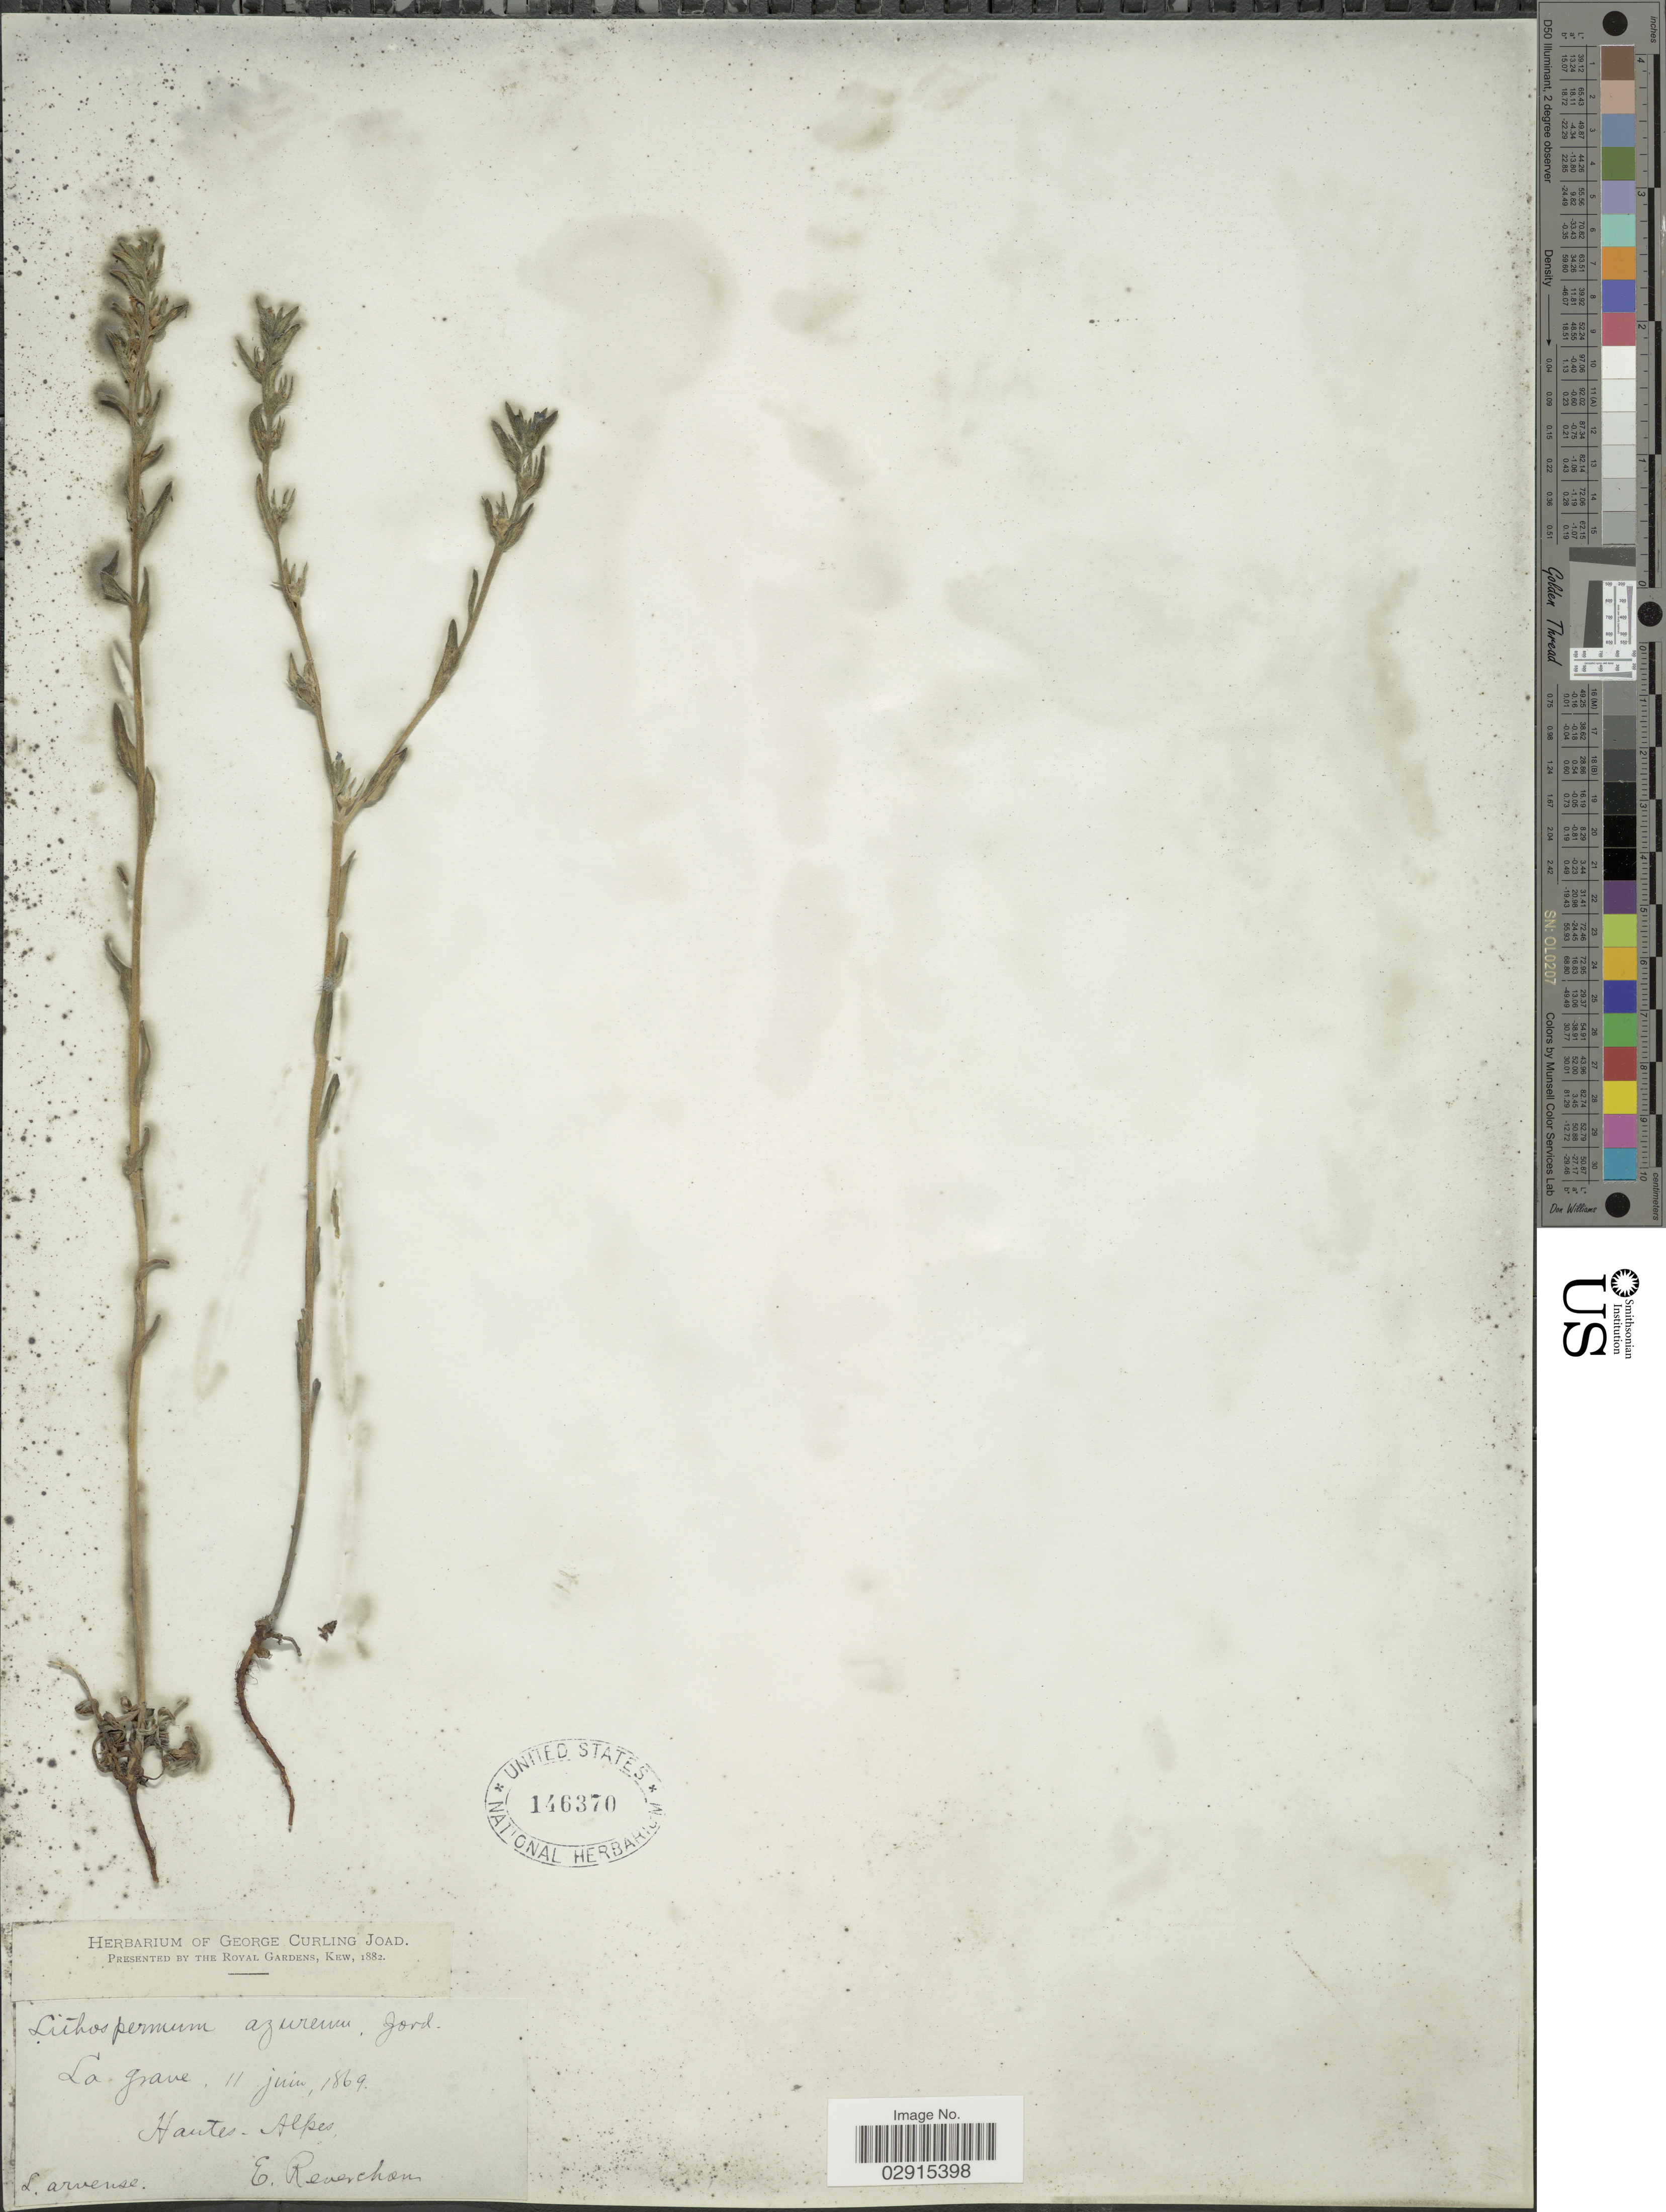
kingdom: Plantae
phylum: Tracheophyta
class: Magnoliopsida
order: Boraginales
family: Boraginaceae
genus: Lithospermum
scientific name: Lithospermum azureum Jord. ined.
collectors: E. Reverchon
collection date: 1869-06-11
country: France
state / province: Provence-Alpes-Côte d'Azur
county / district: Hautes-Alpes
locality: La Grave. Hautes - Alpes.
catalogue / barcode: US 146370